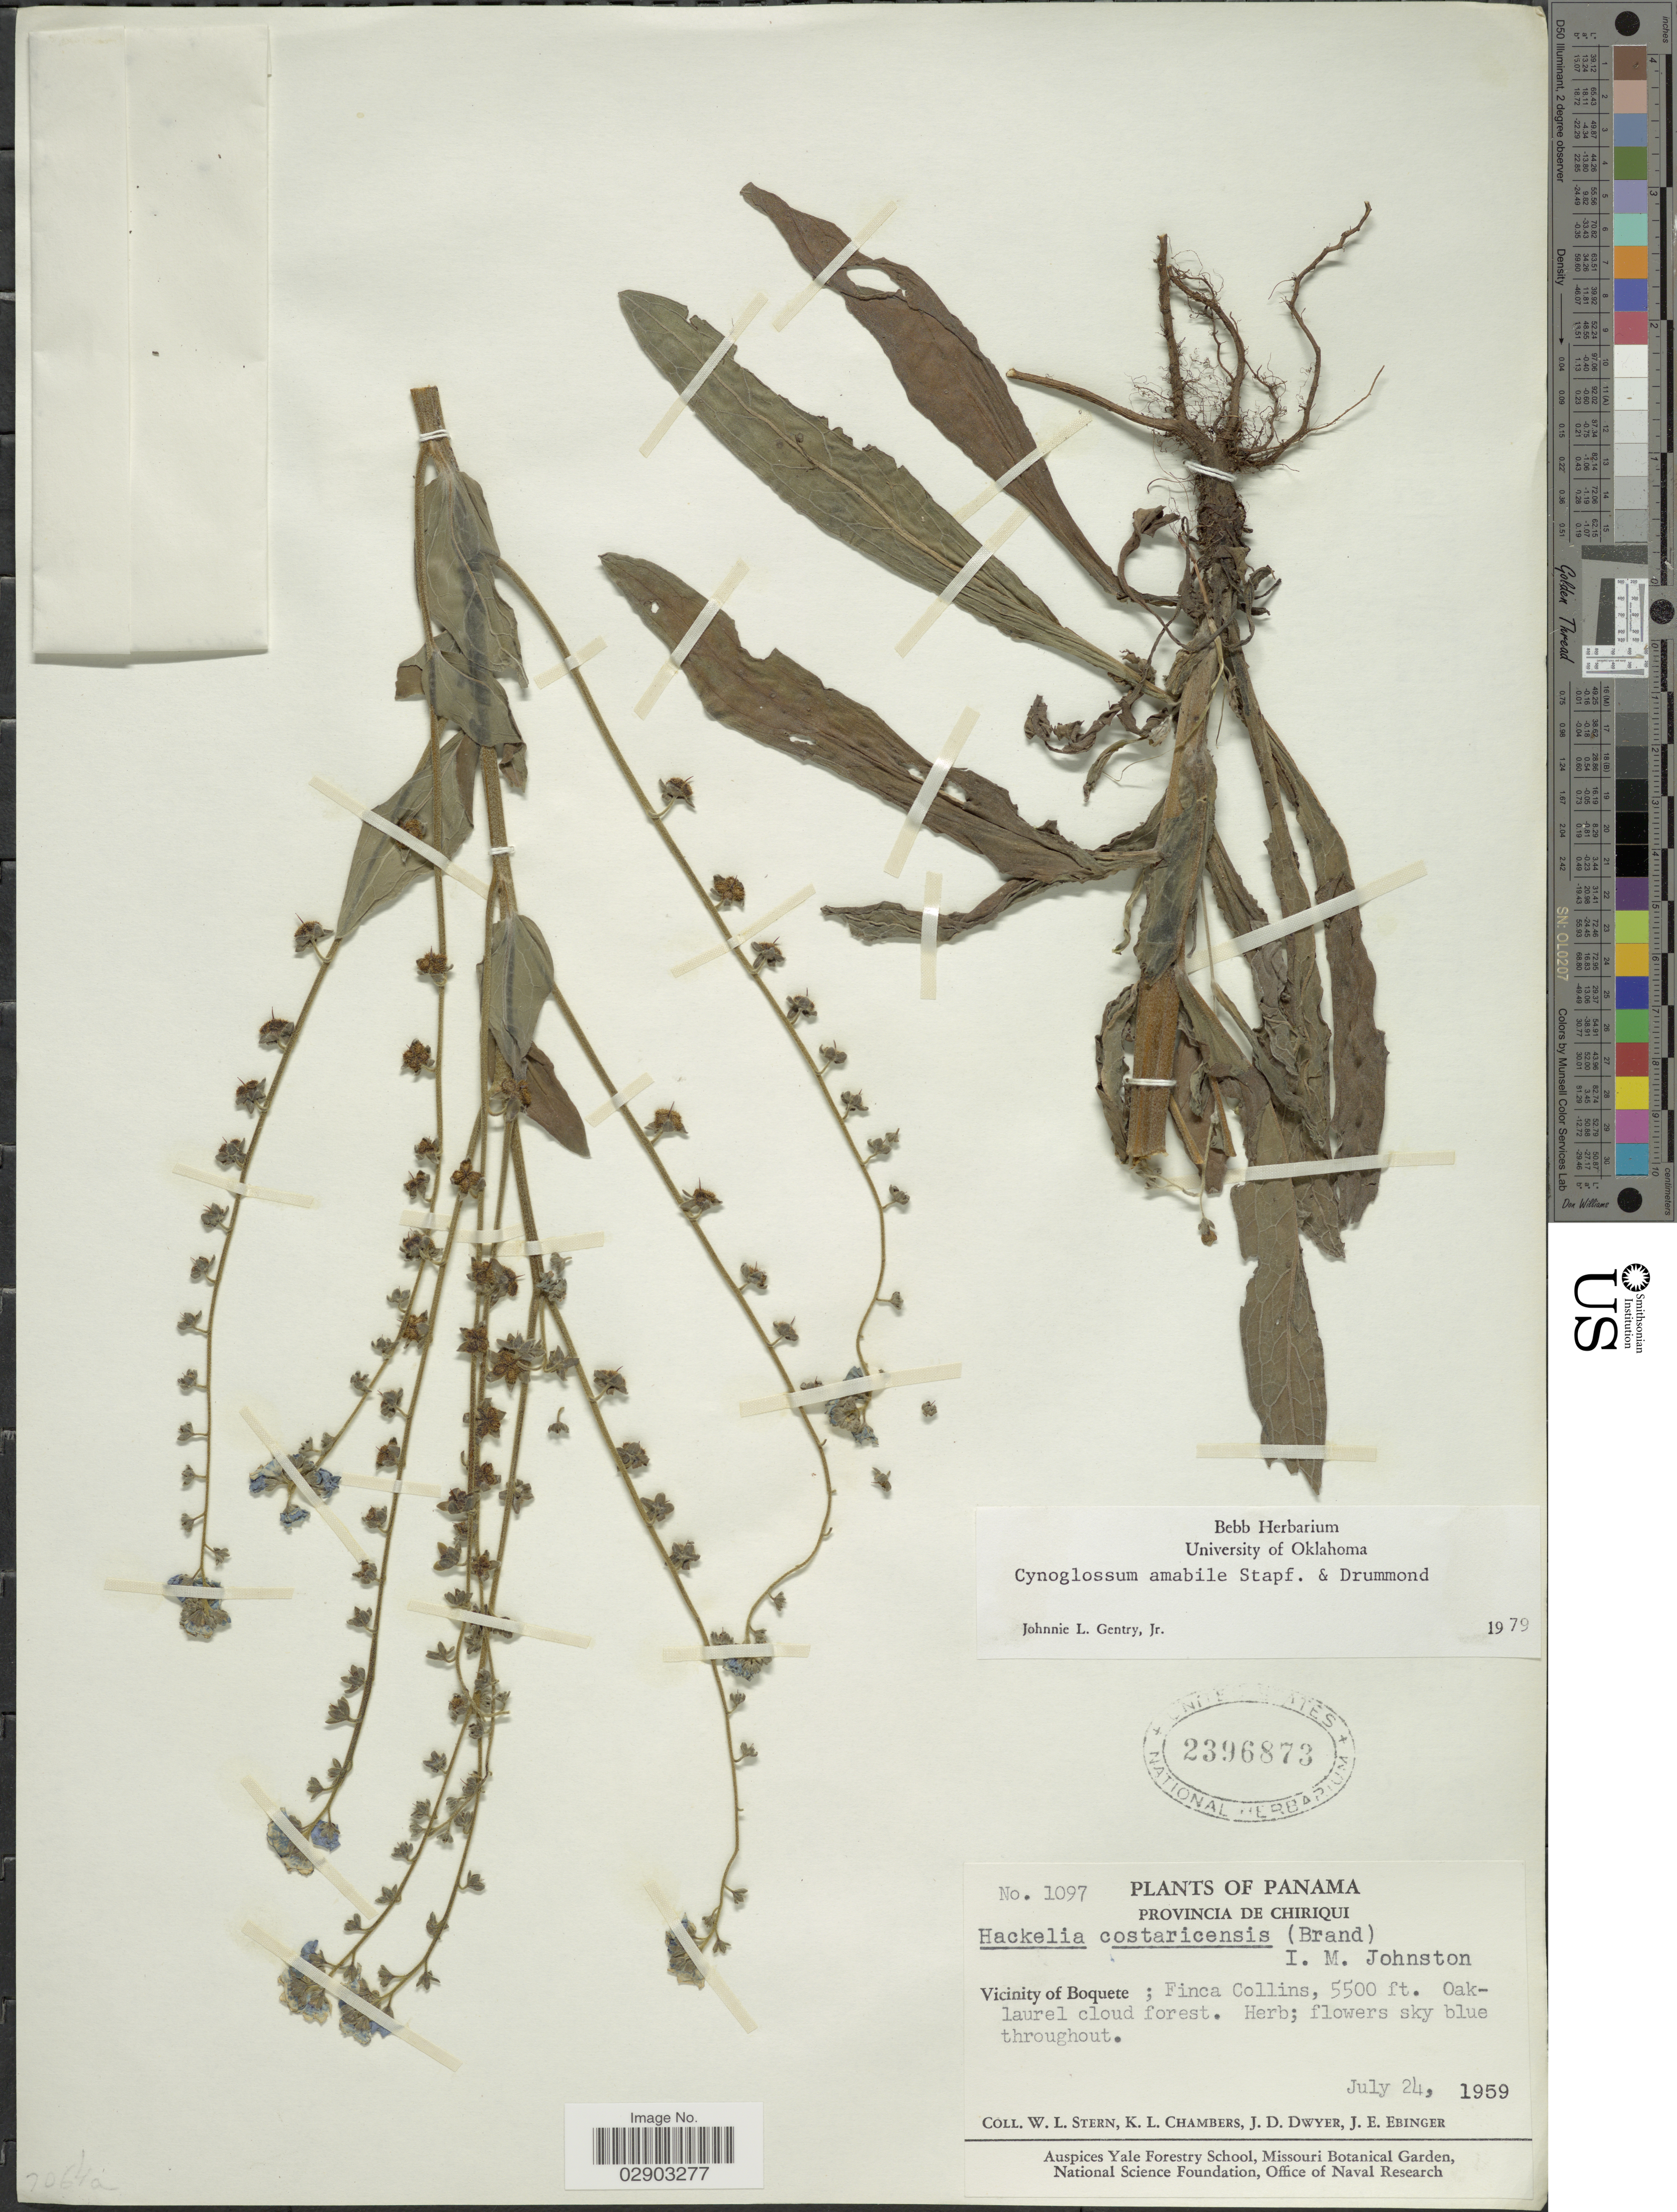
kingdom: Plantae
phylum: Tracheophyta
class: Magnoliopsida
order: Boraginales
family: Boraginaceae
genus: Cynoglossum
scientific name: Cynoglossum amabile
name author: Stapf & J.R. Drumm.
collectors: W. L. Stern, K. Chambers, J. D. Dwyer & J. Ebinger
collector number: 1097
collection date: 1959-07-24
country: Panama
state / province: Chiriqui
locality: Vicinity of Boquete; Finca Collins.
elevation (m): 1676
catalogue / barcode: US 2396873